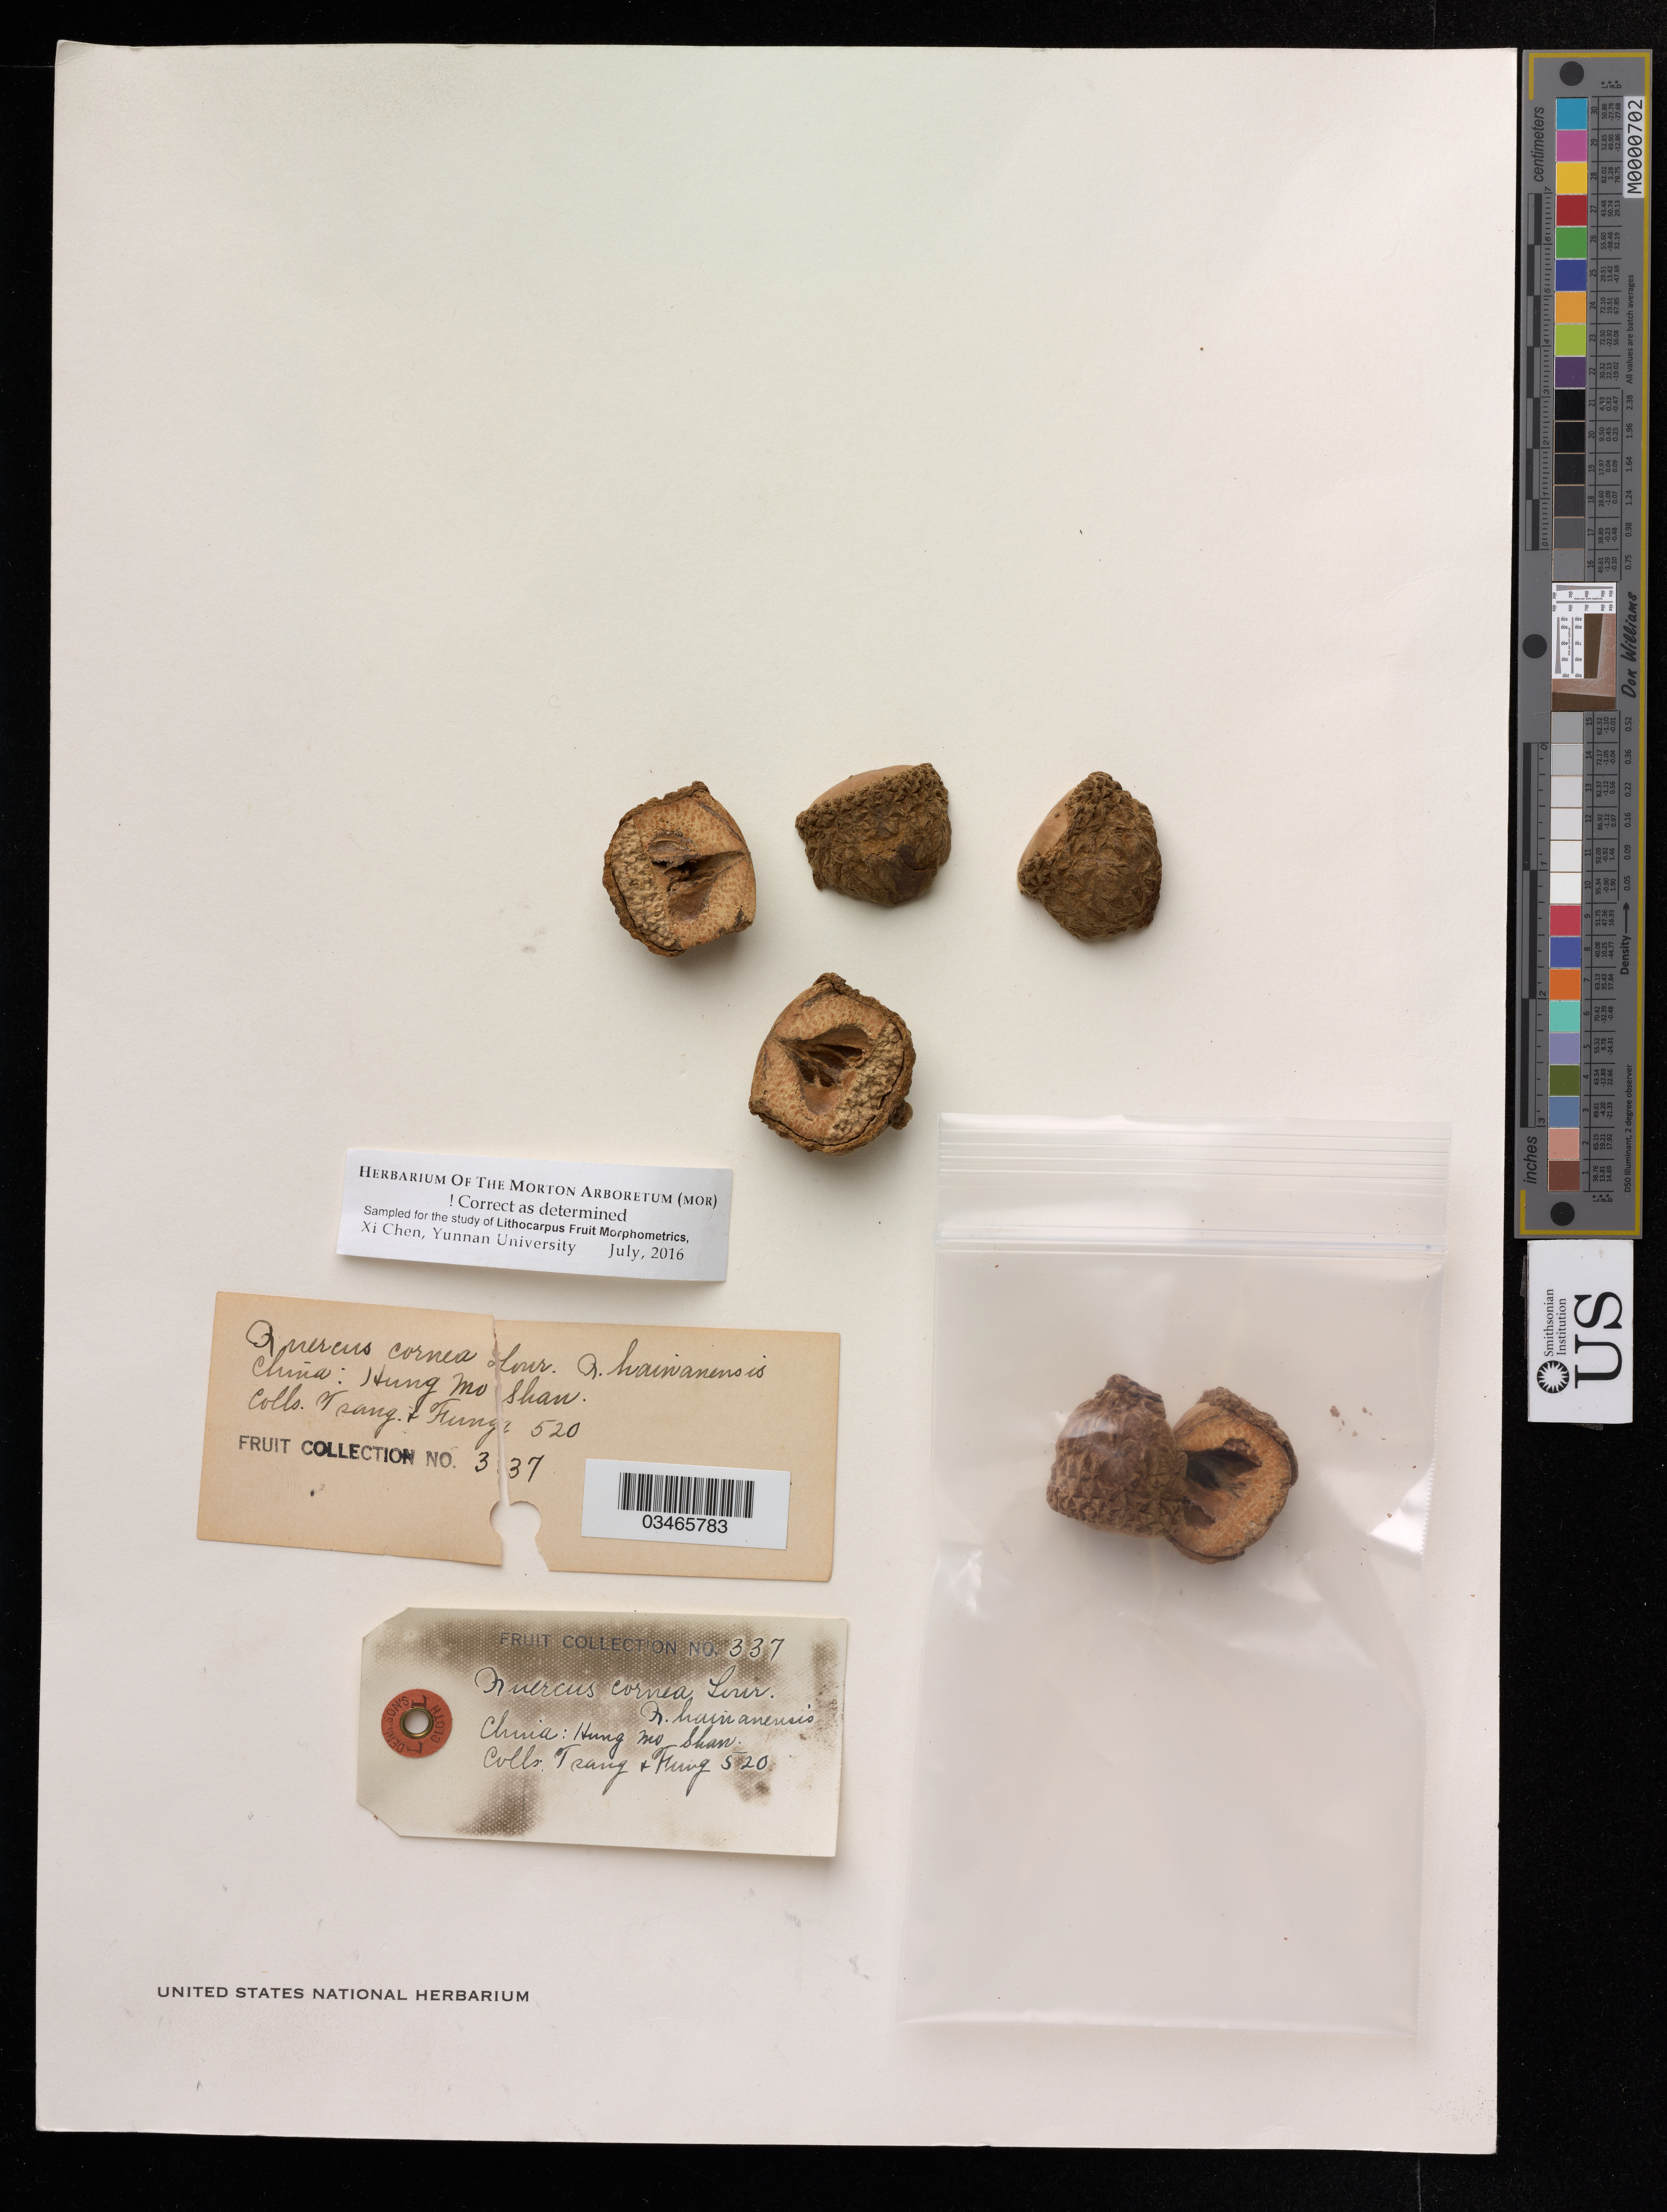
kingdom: Plantae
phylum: Tracheophyta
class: Magnoliopsida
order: Fagales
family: Fagaceae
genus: Lithocarpus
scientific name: Lithocarpus corneus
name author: (Lour.) Rehder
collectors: W. T. Tsang & H. L. Fung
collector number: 520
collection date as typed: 25 Jun 1929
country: China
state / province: Hainan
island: Hainan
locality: Hung Mo Shan